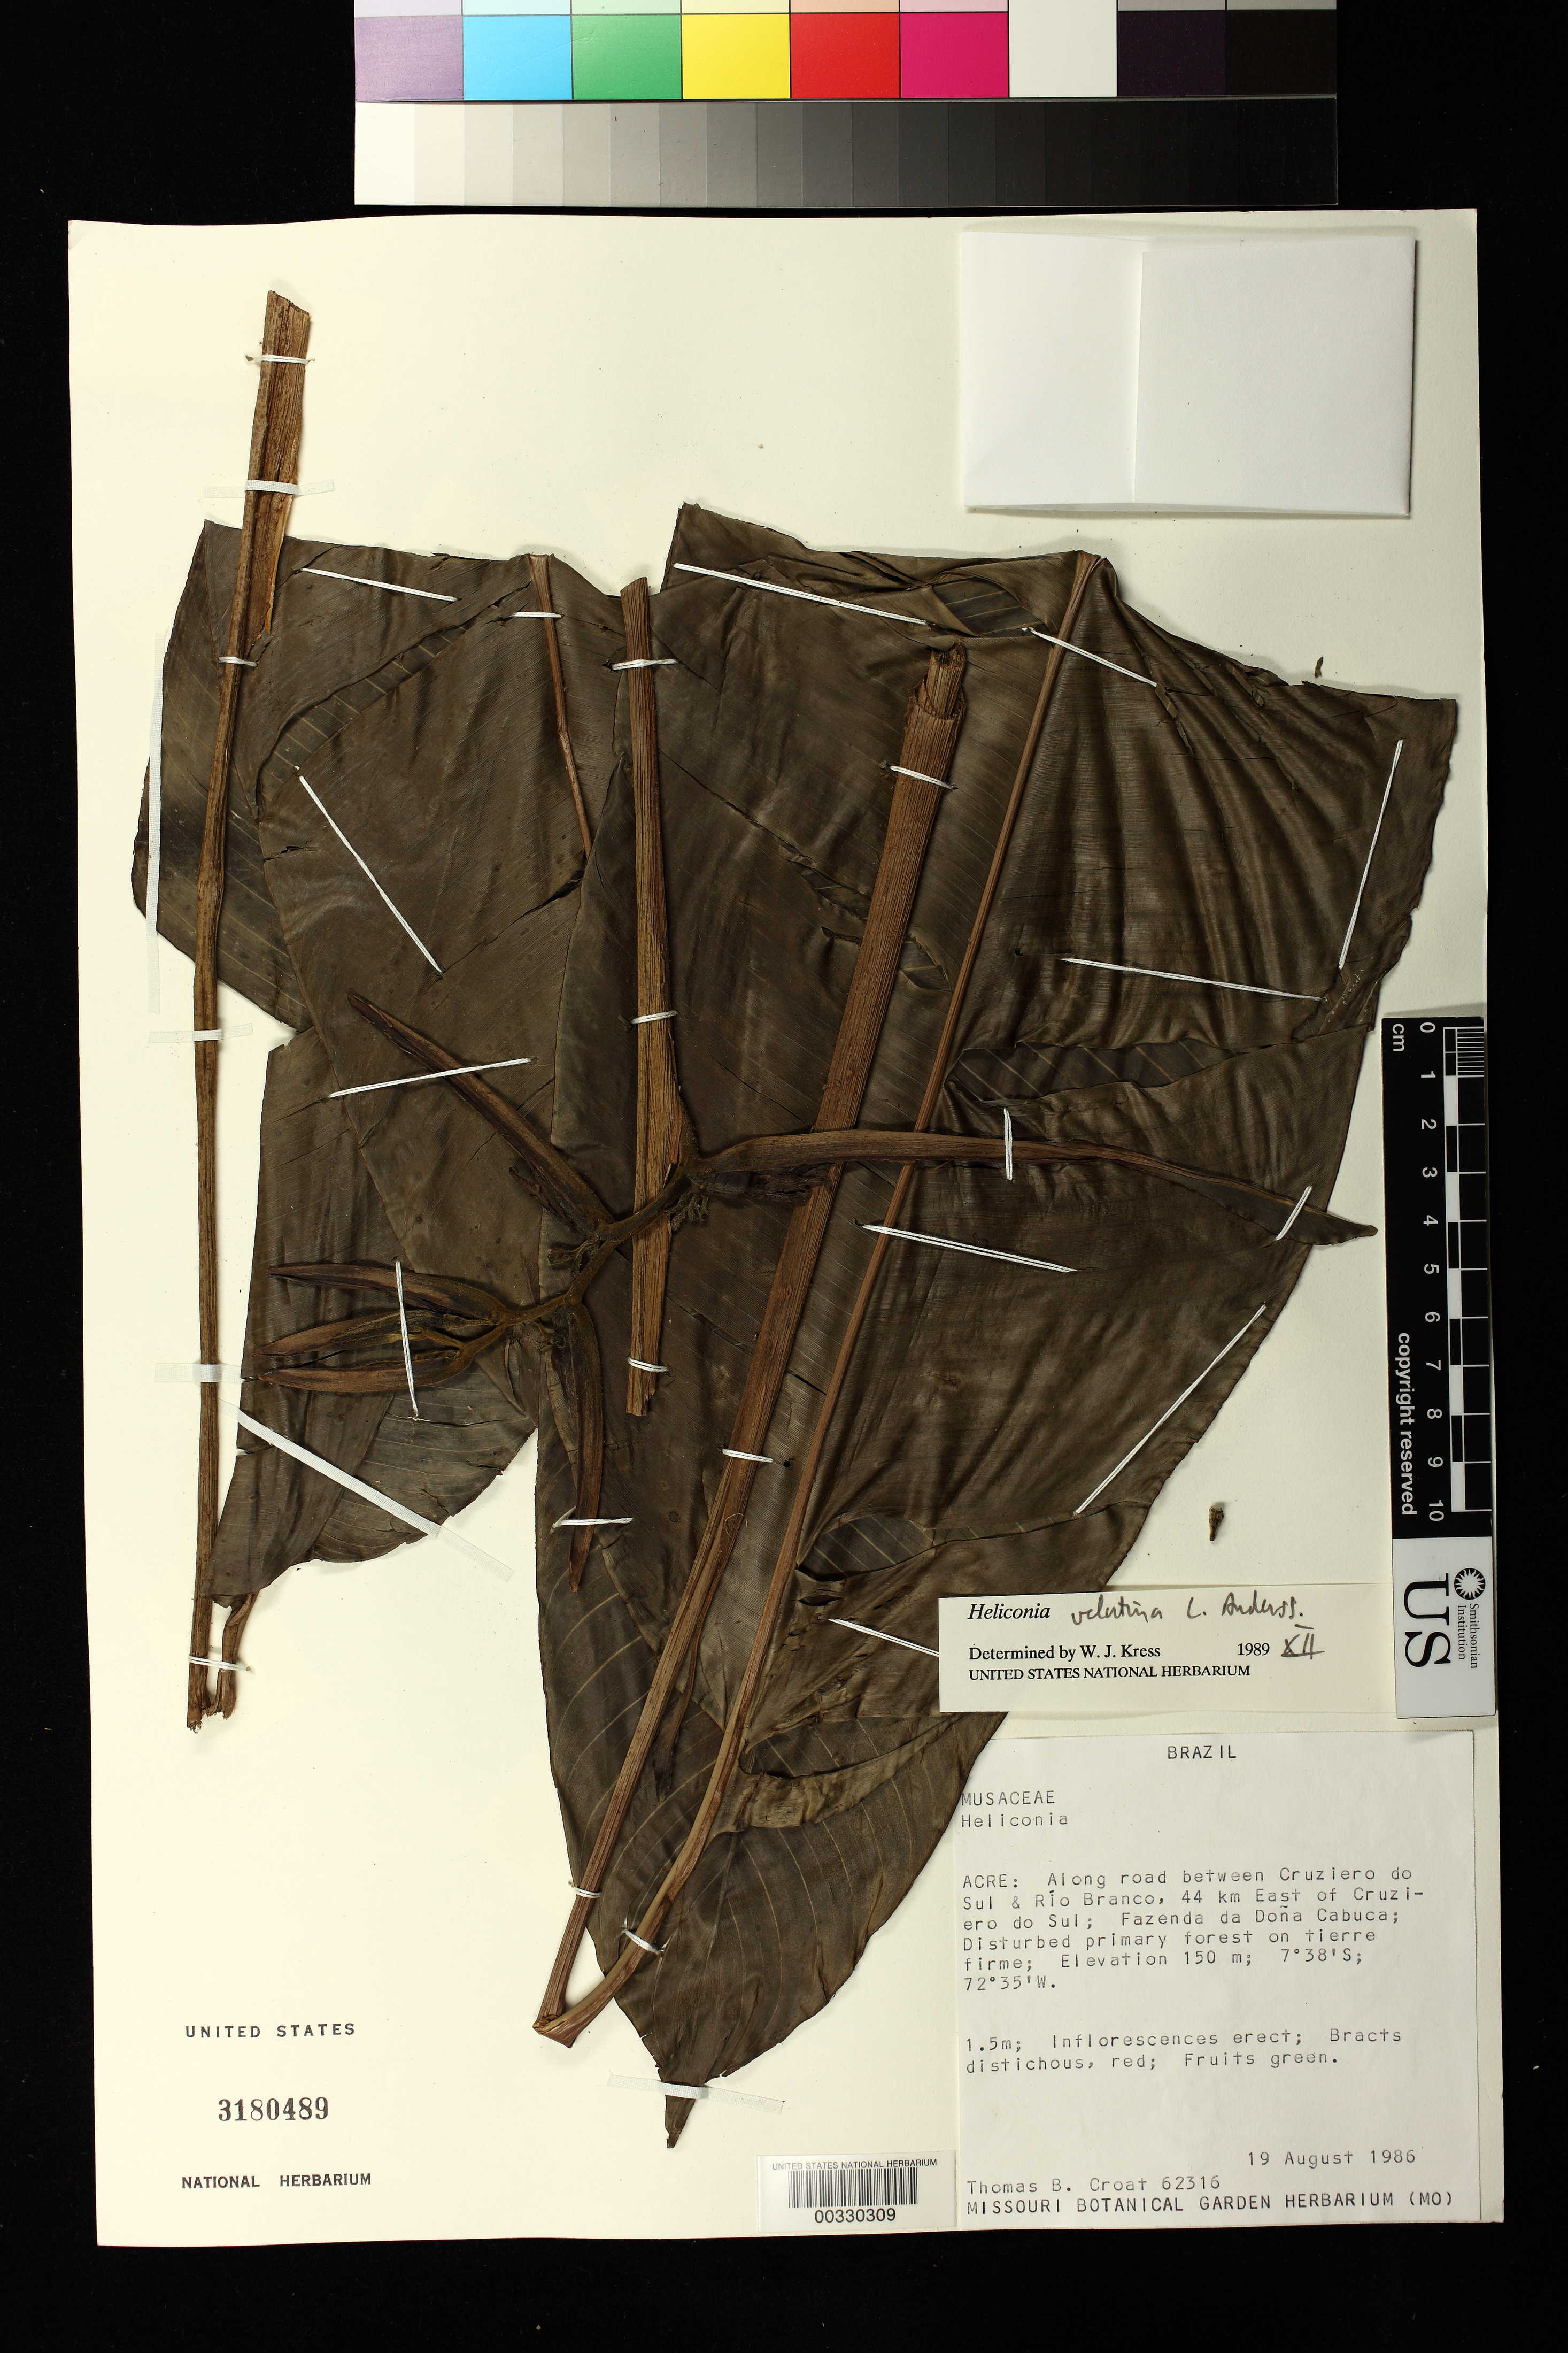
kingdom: Plantae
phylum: Tracheophyta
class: Liliopsida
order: Zingiberales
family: Heliconiaceae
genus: Heliconia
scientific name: Heliconia velutina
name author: L. Andersson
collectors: T. B. Croat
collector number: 62316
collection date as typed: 19 Aug 1986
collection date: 1986-08-19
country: Brazil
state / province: Acre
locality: Along road between cruziero do sul and rio branco, 44 km e of cruziero do sul, fazenda da dona cabuca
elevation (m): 150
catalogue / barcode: US 3180489